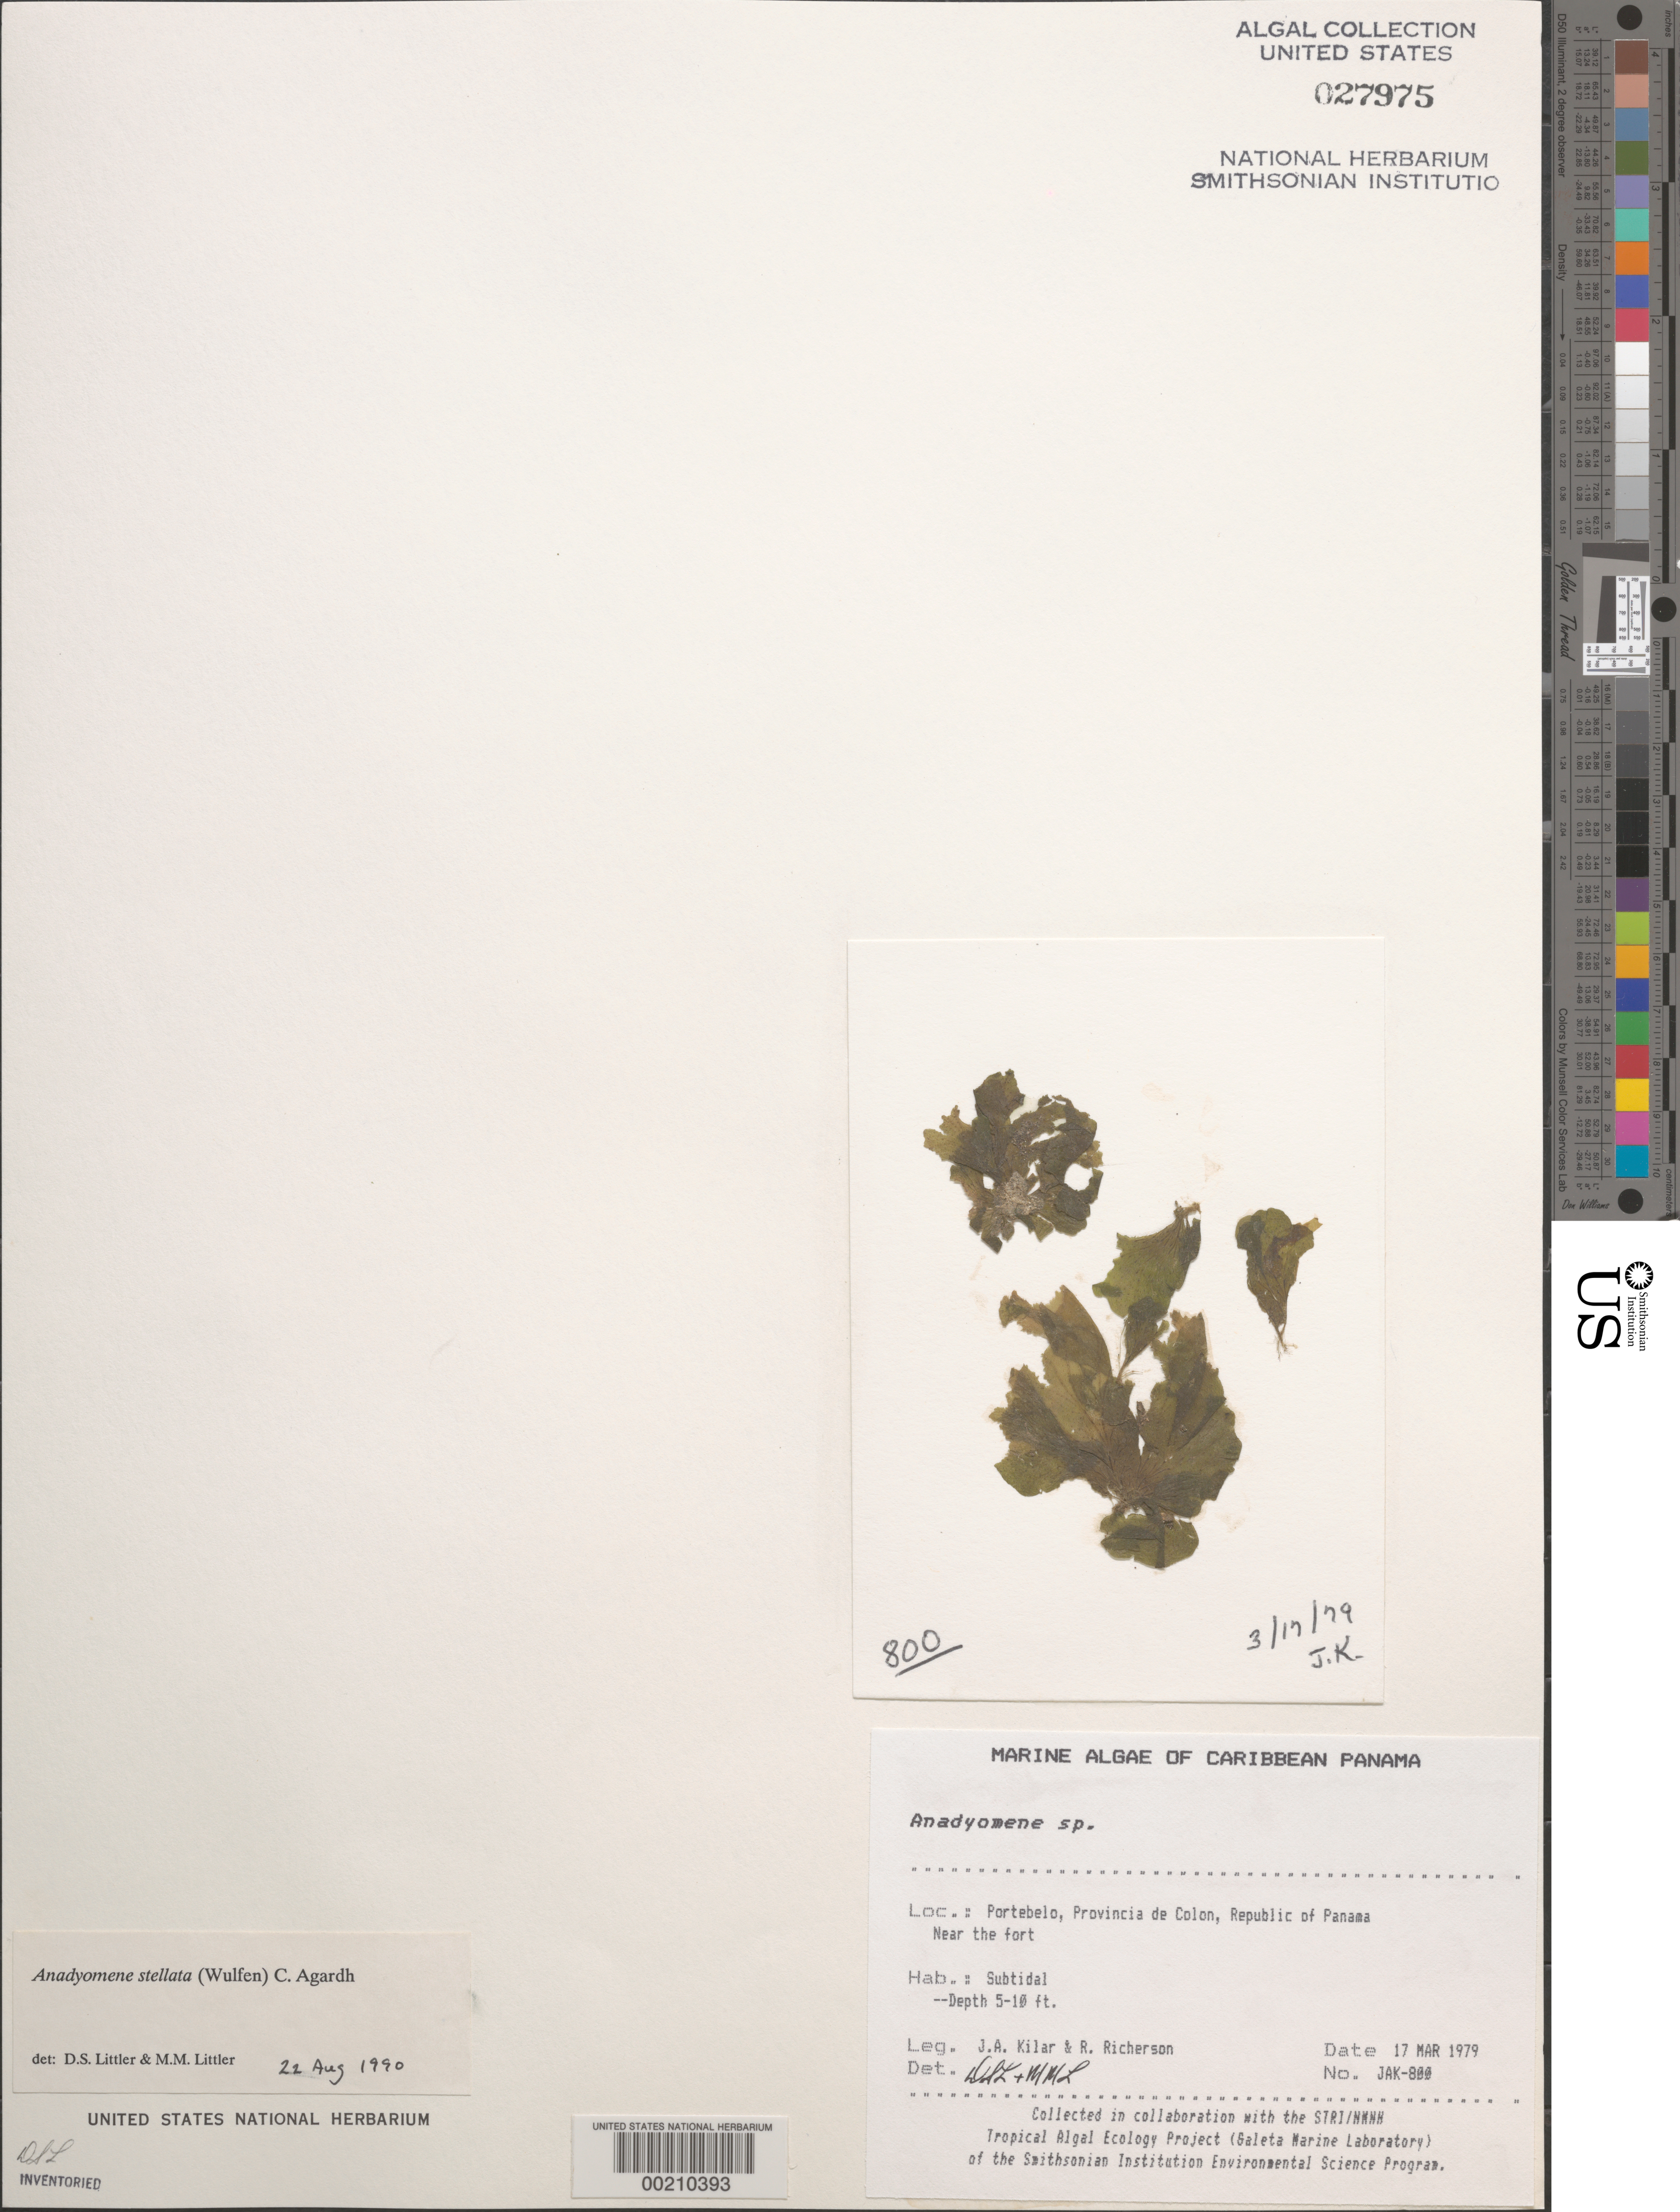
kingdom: Plantae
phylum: Chlorophyta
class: Ulvophyceae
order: Cladophorales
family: Anadyomenaceae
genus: Anadyomene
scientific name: Anadyomene stellata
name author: (Wulfen) C. Agardh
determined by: Littler, D. S.; Littler, M. M.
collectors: J. A. Kilar & R. Richerson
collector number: JAK-800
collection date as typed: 17 Mar 1979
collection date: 1979-03-17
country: Panama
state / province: Colón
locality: Portebelo, near the Fort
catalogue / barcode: US 27975